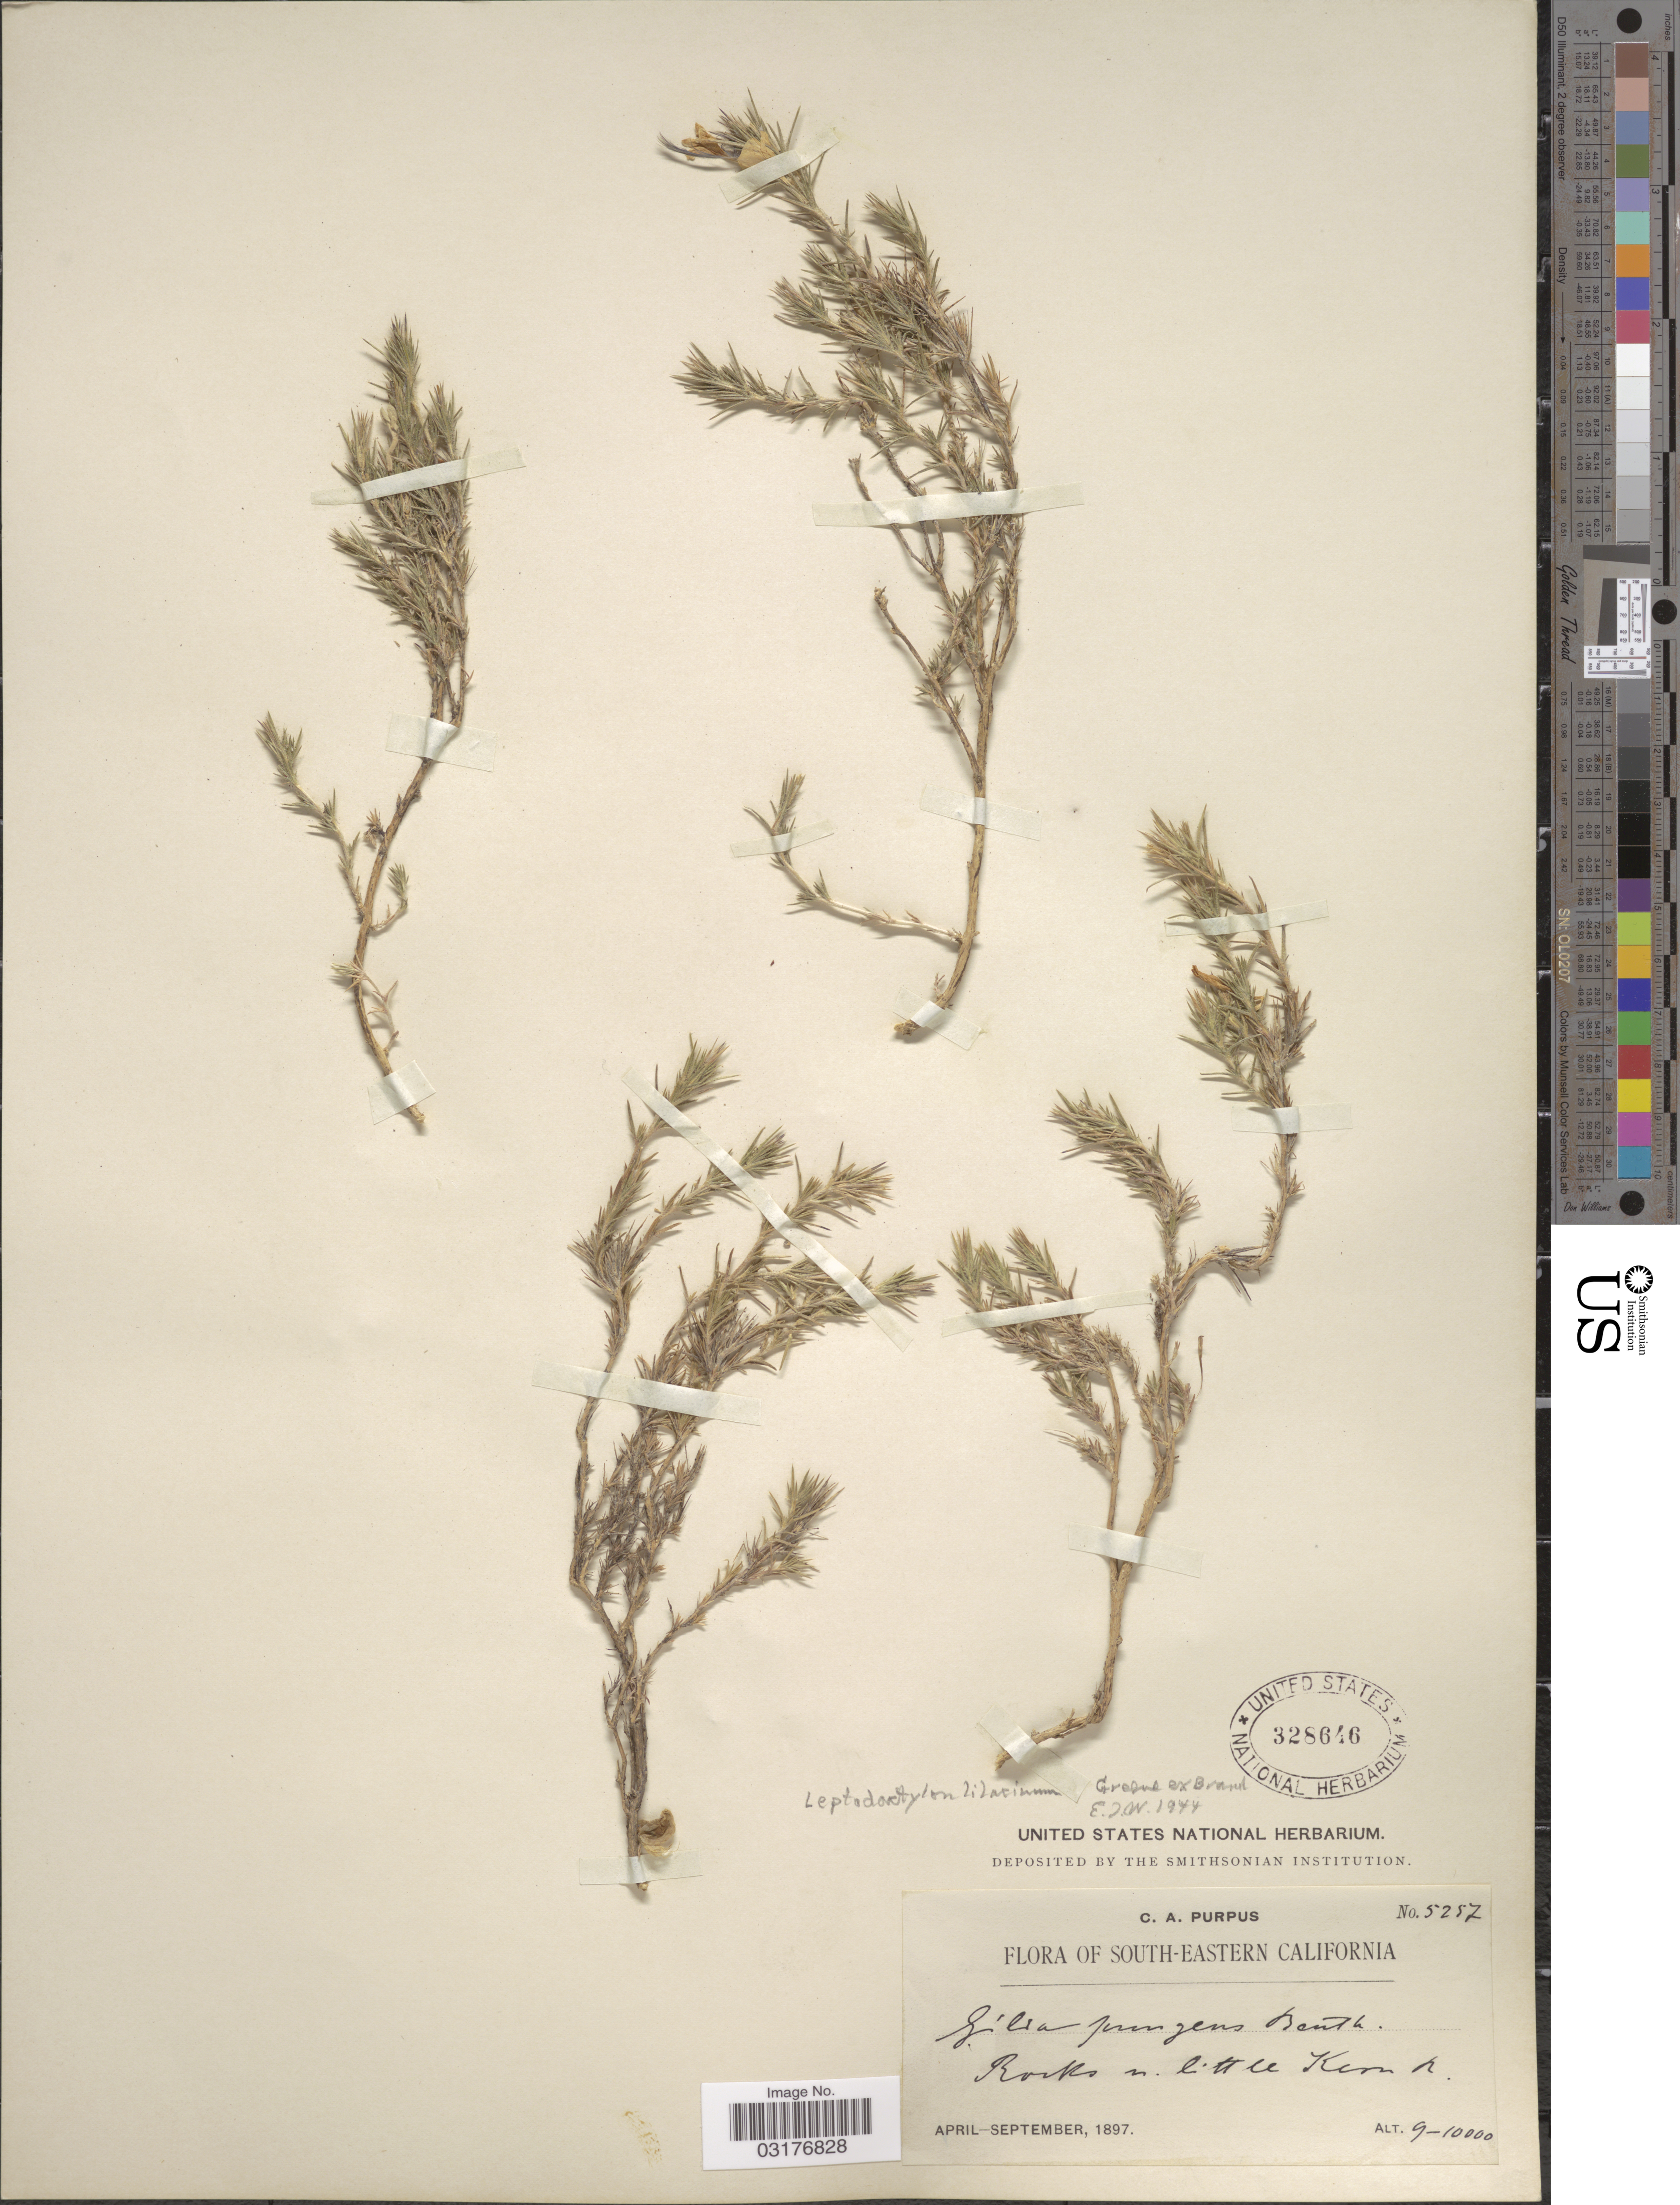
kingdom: Plantae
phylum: Tracheophyta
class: Magnoliopsida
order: Ericales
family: Polemoniaceae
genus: Linanthus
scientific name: Linanthus pungens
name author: (Torr.) J.M. Porter & L.A. Johnson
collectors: C. A. Purpus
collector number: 5257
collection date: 1897-04/1897-09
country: United States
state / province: California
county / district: Kern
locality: South-eastern California. n. Little Kern R.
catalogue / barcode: US 328646